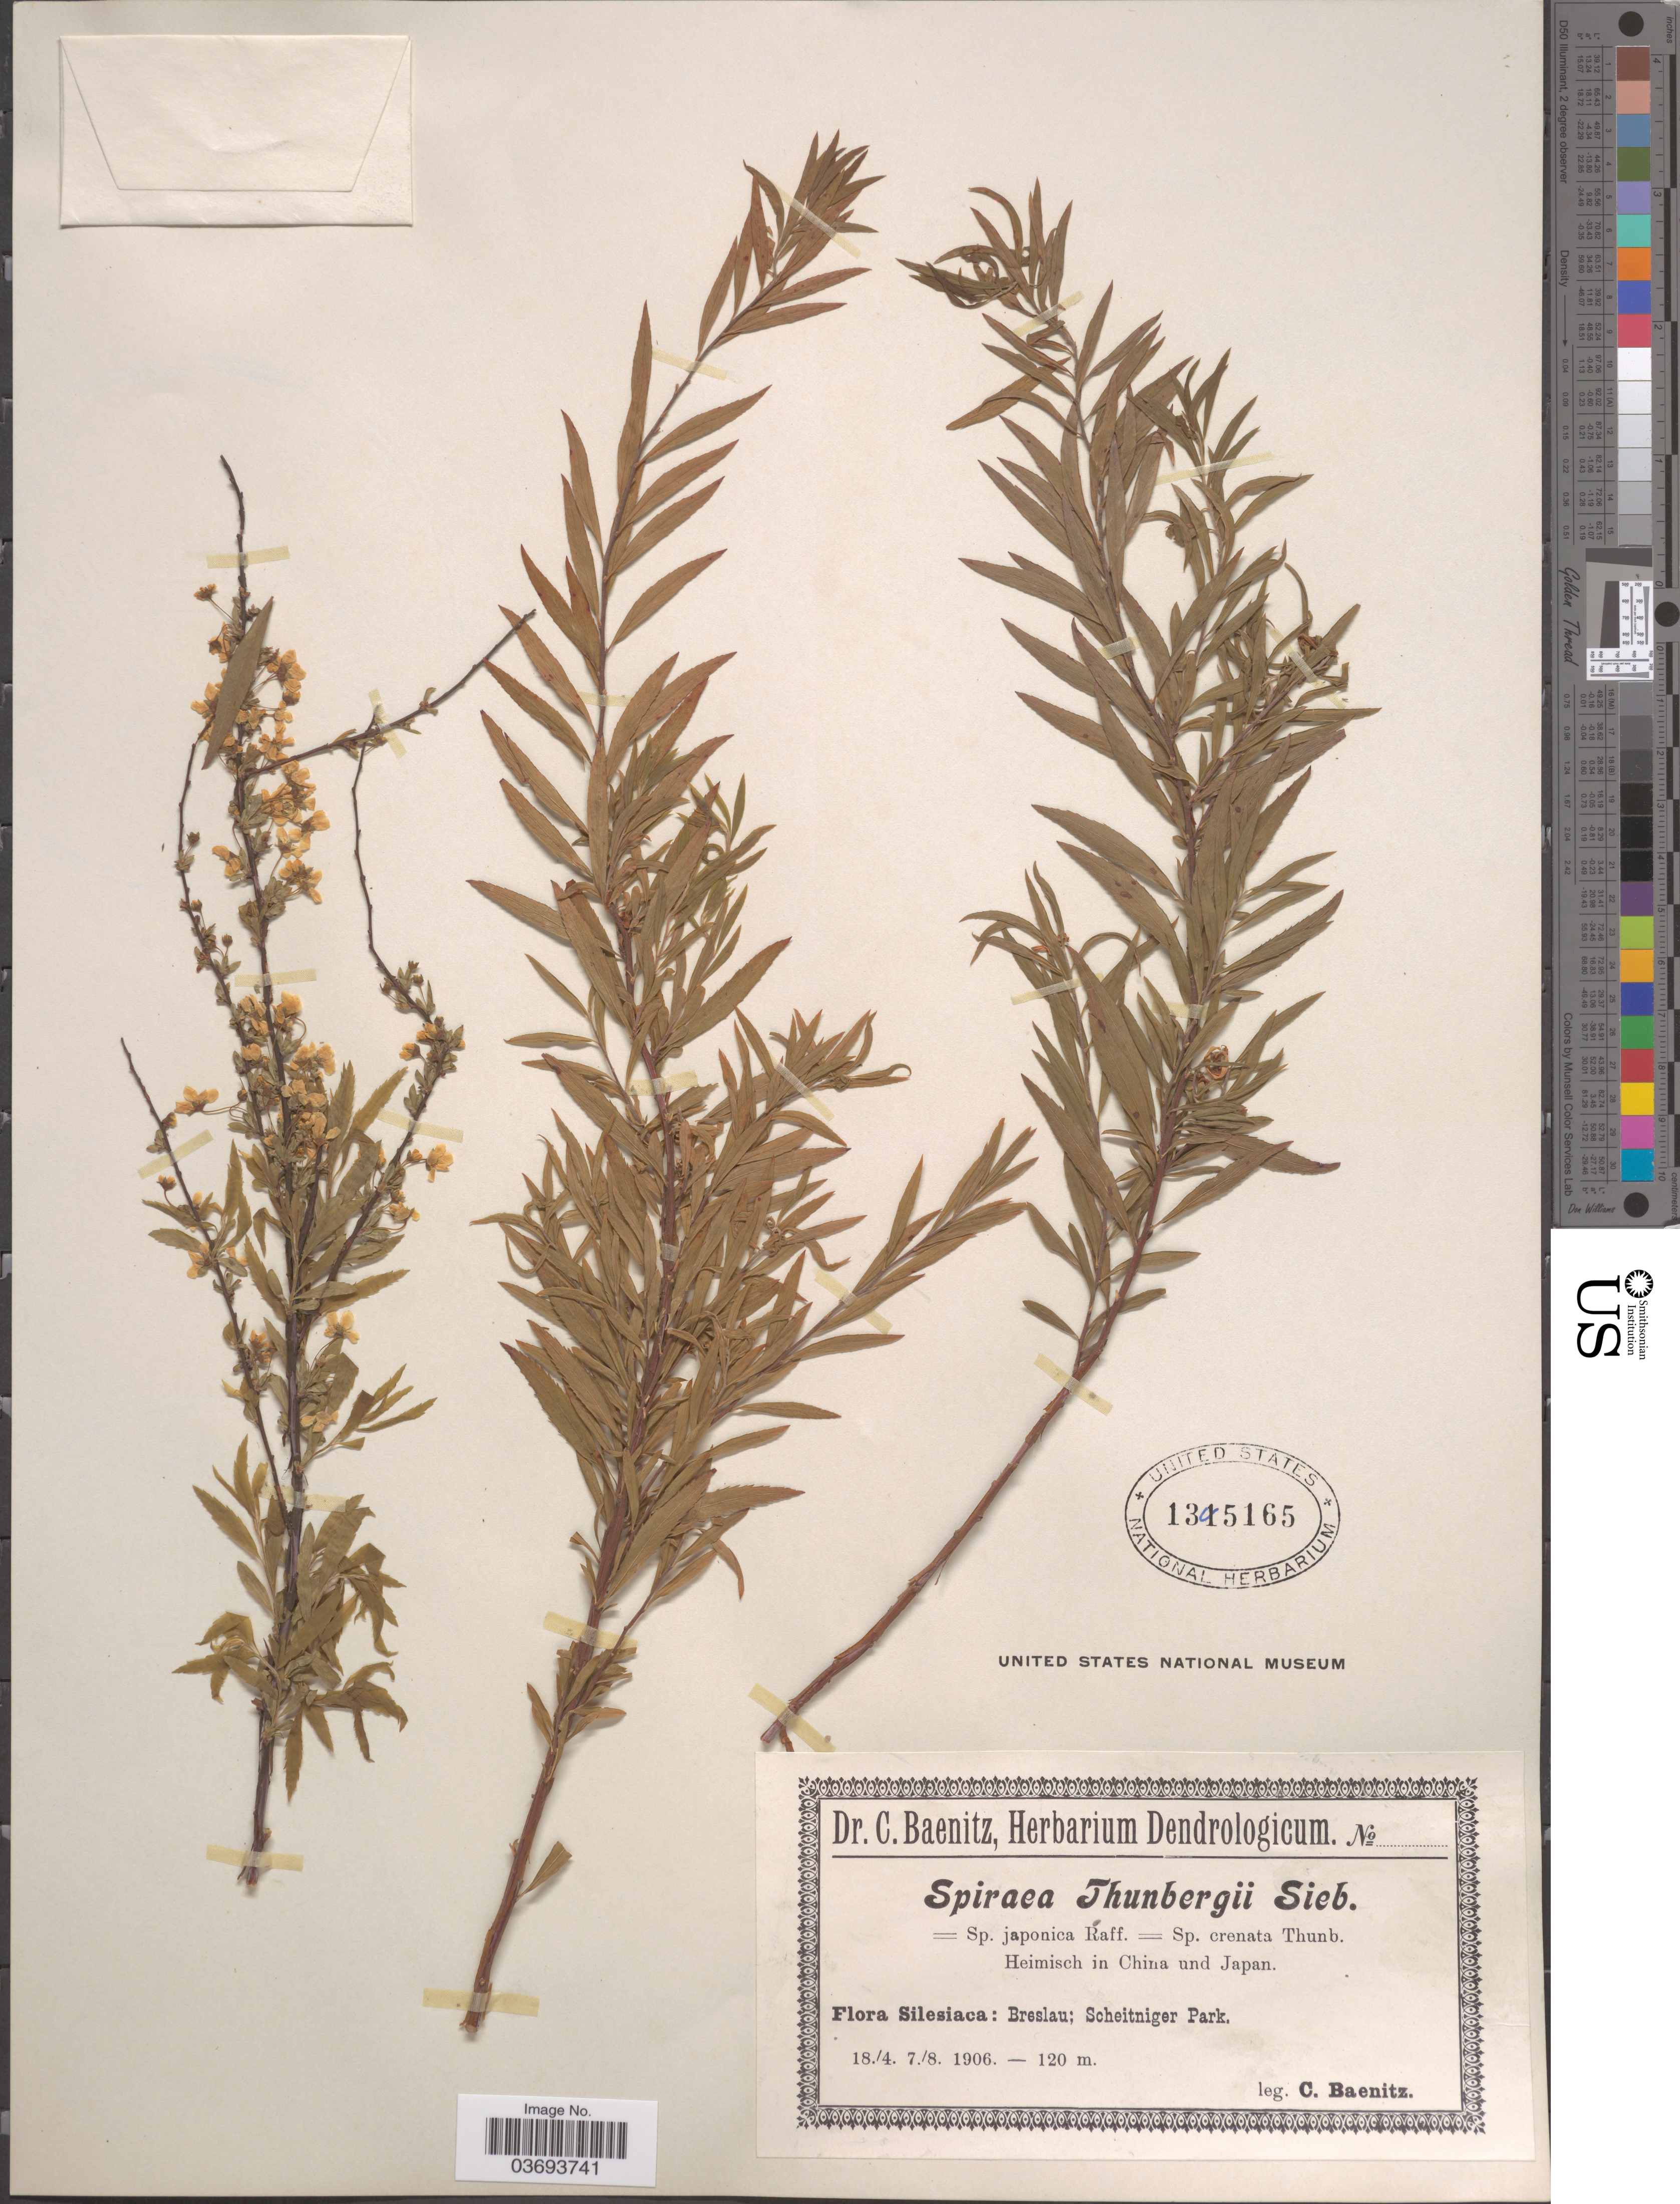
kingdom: Plantae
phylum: Tracheophyta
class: Magnoliopsida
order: Rosales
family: Rosaceae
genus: Spiraea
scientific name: Spiraea thunbergii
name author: Siebert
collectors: C. G. Baenitz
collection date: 1906-04-18/1906-08-07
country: Poland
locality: Sileciaca: Breslau; Scheitniger Park.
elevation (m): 120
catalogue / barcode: US 1395165